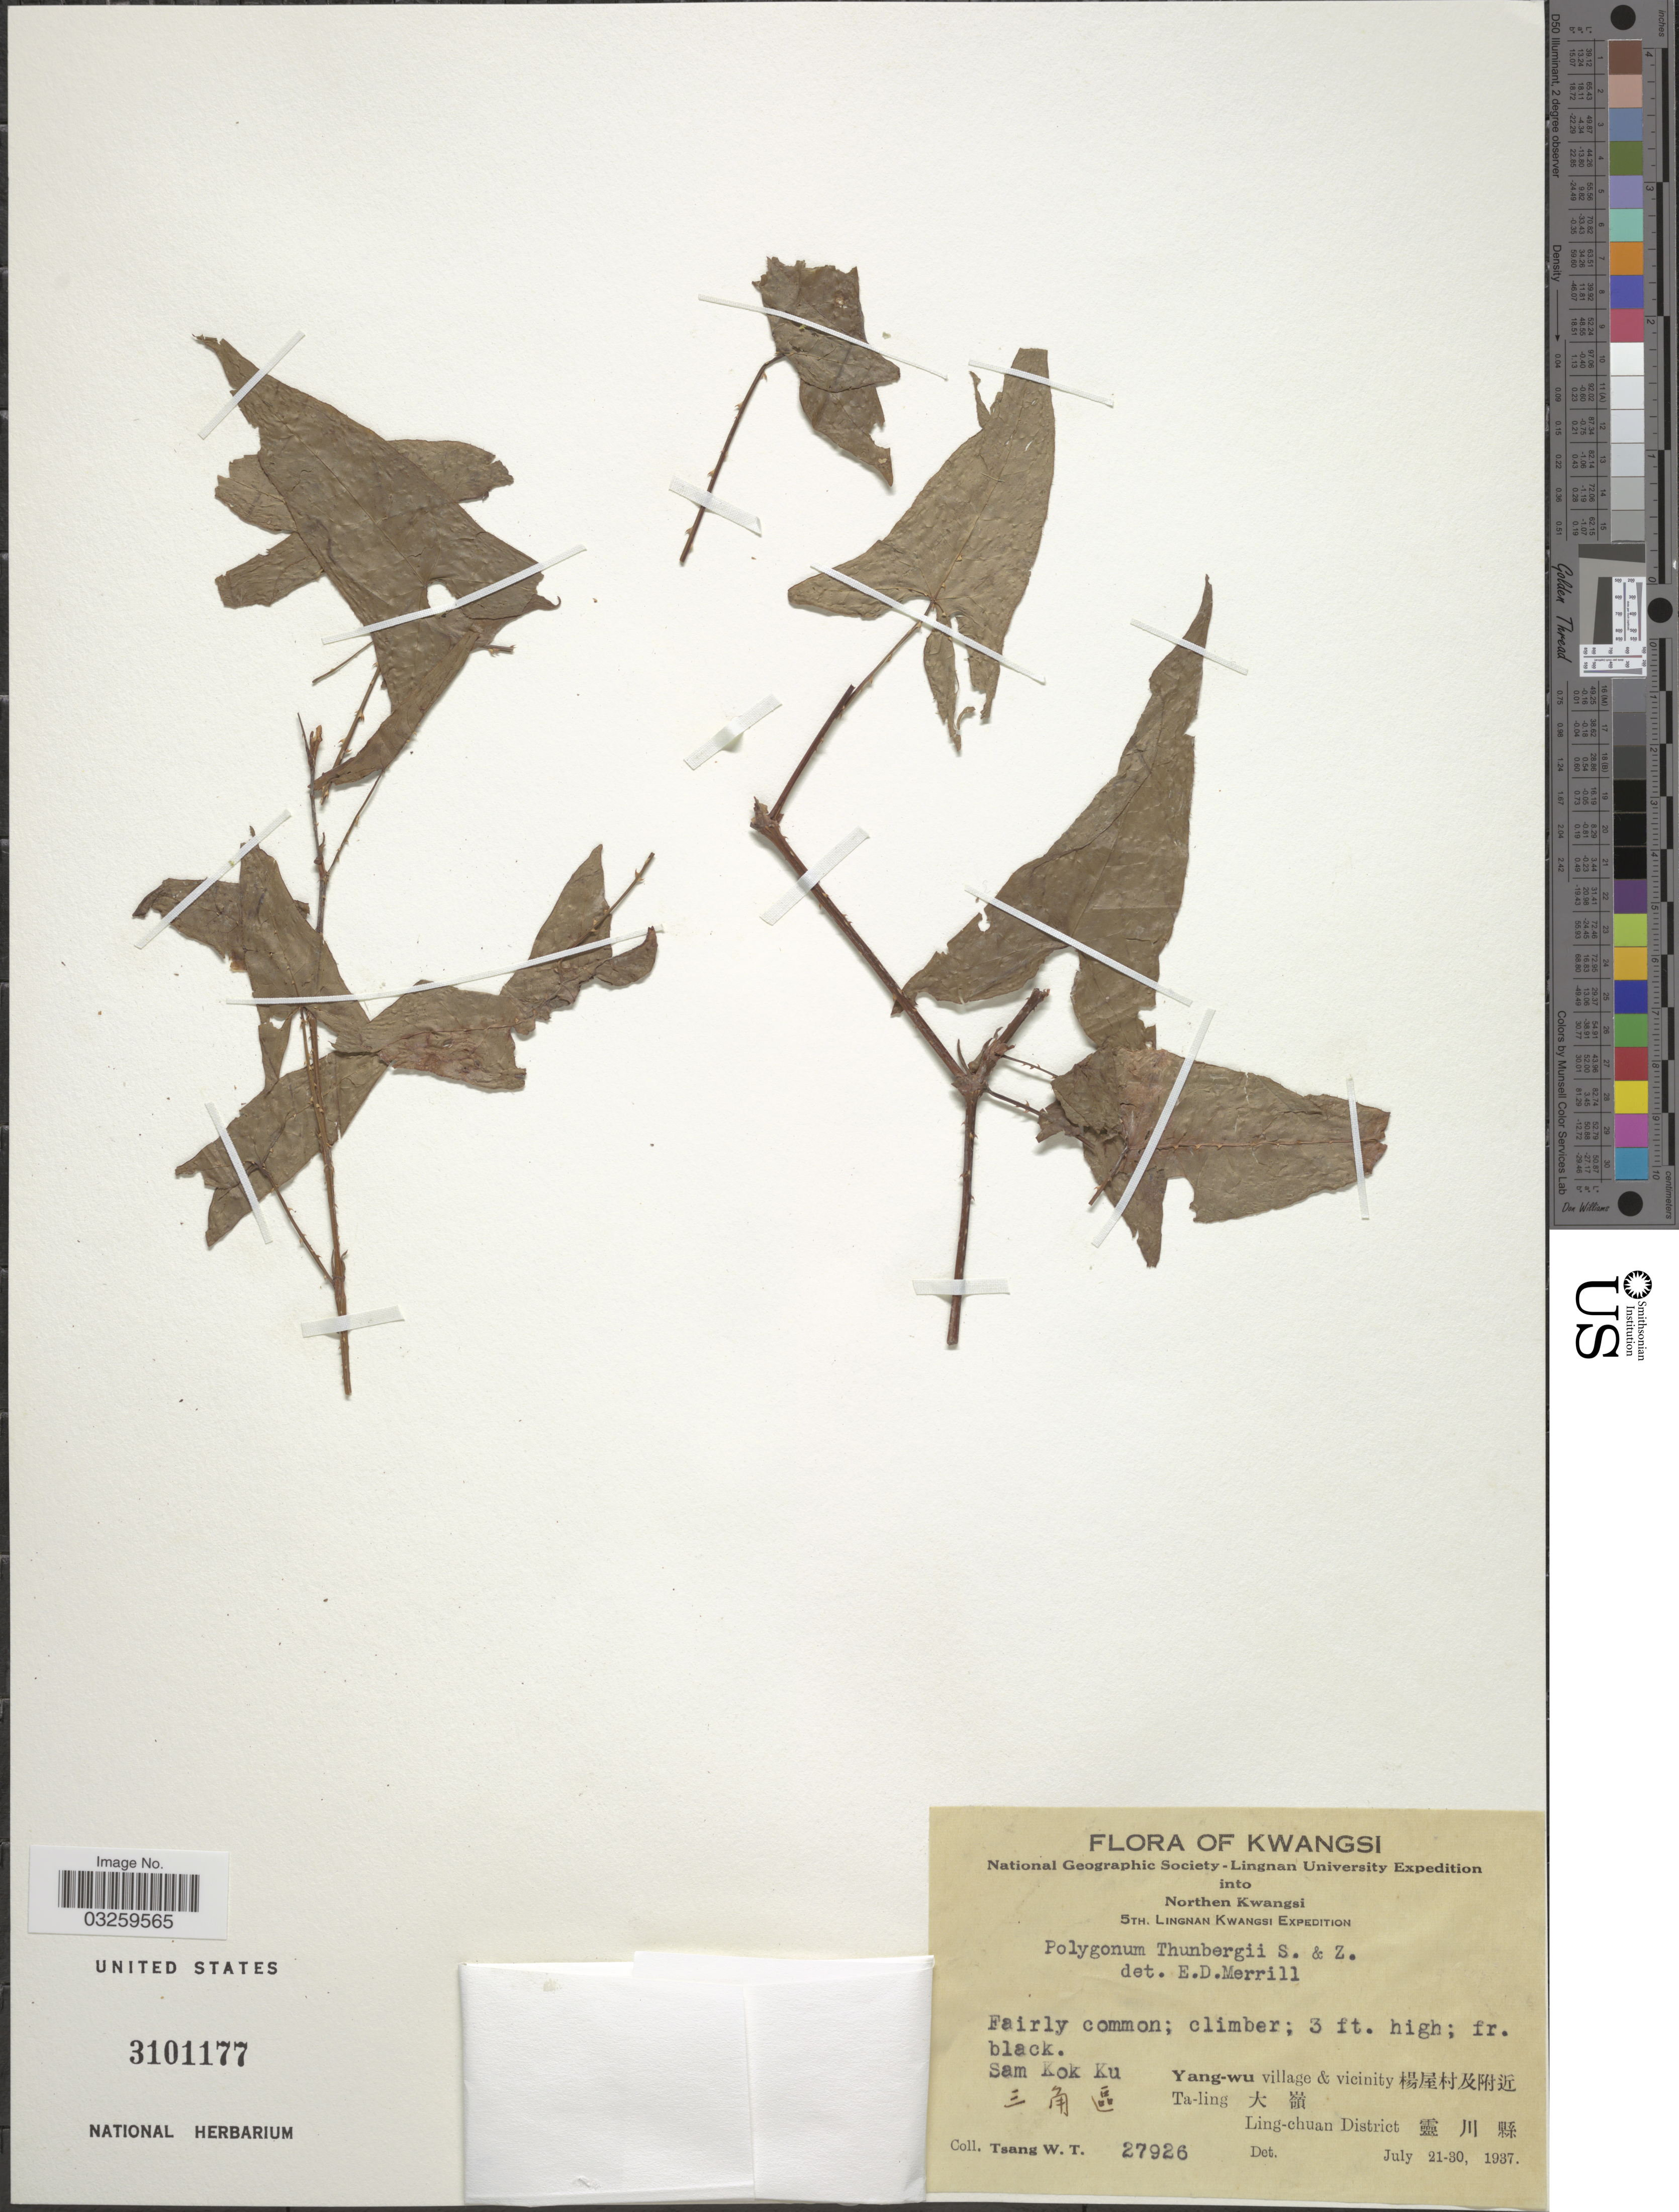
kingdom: Plantae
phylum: Tracheophyta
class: Magnoliopsida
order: Caryophyllales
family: Polygonaceae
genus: Polygonum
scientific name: Polygonum thunbergii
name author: Siebold & Zucc.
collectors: W. T. Tsang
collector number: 27926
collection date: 1937-07-21/1937-07-30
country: China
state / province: Guangxi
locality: Kwangsi, Northern Kwangsi, Sam Kok Ku X, Yang-wu village & vicinity X, Ta-ling X, Ling-chuan District X.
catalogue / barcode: US 3101177